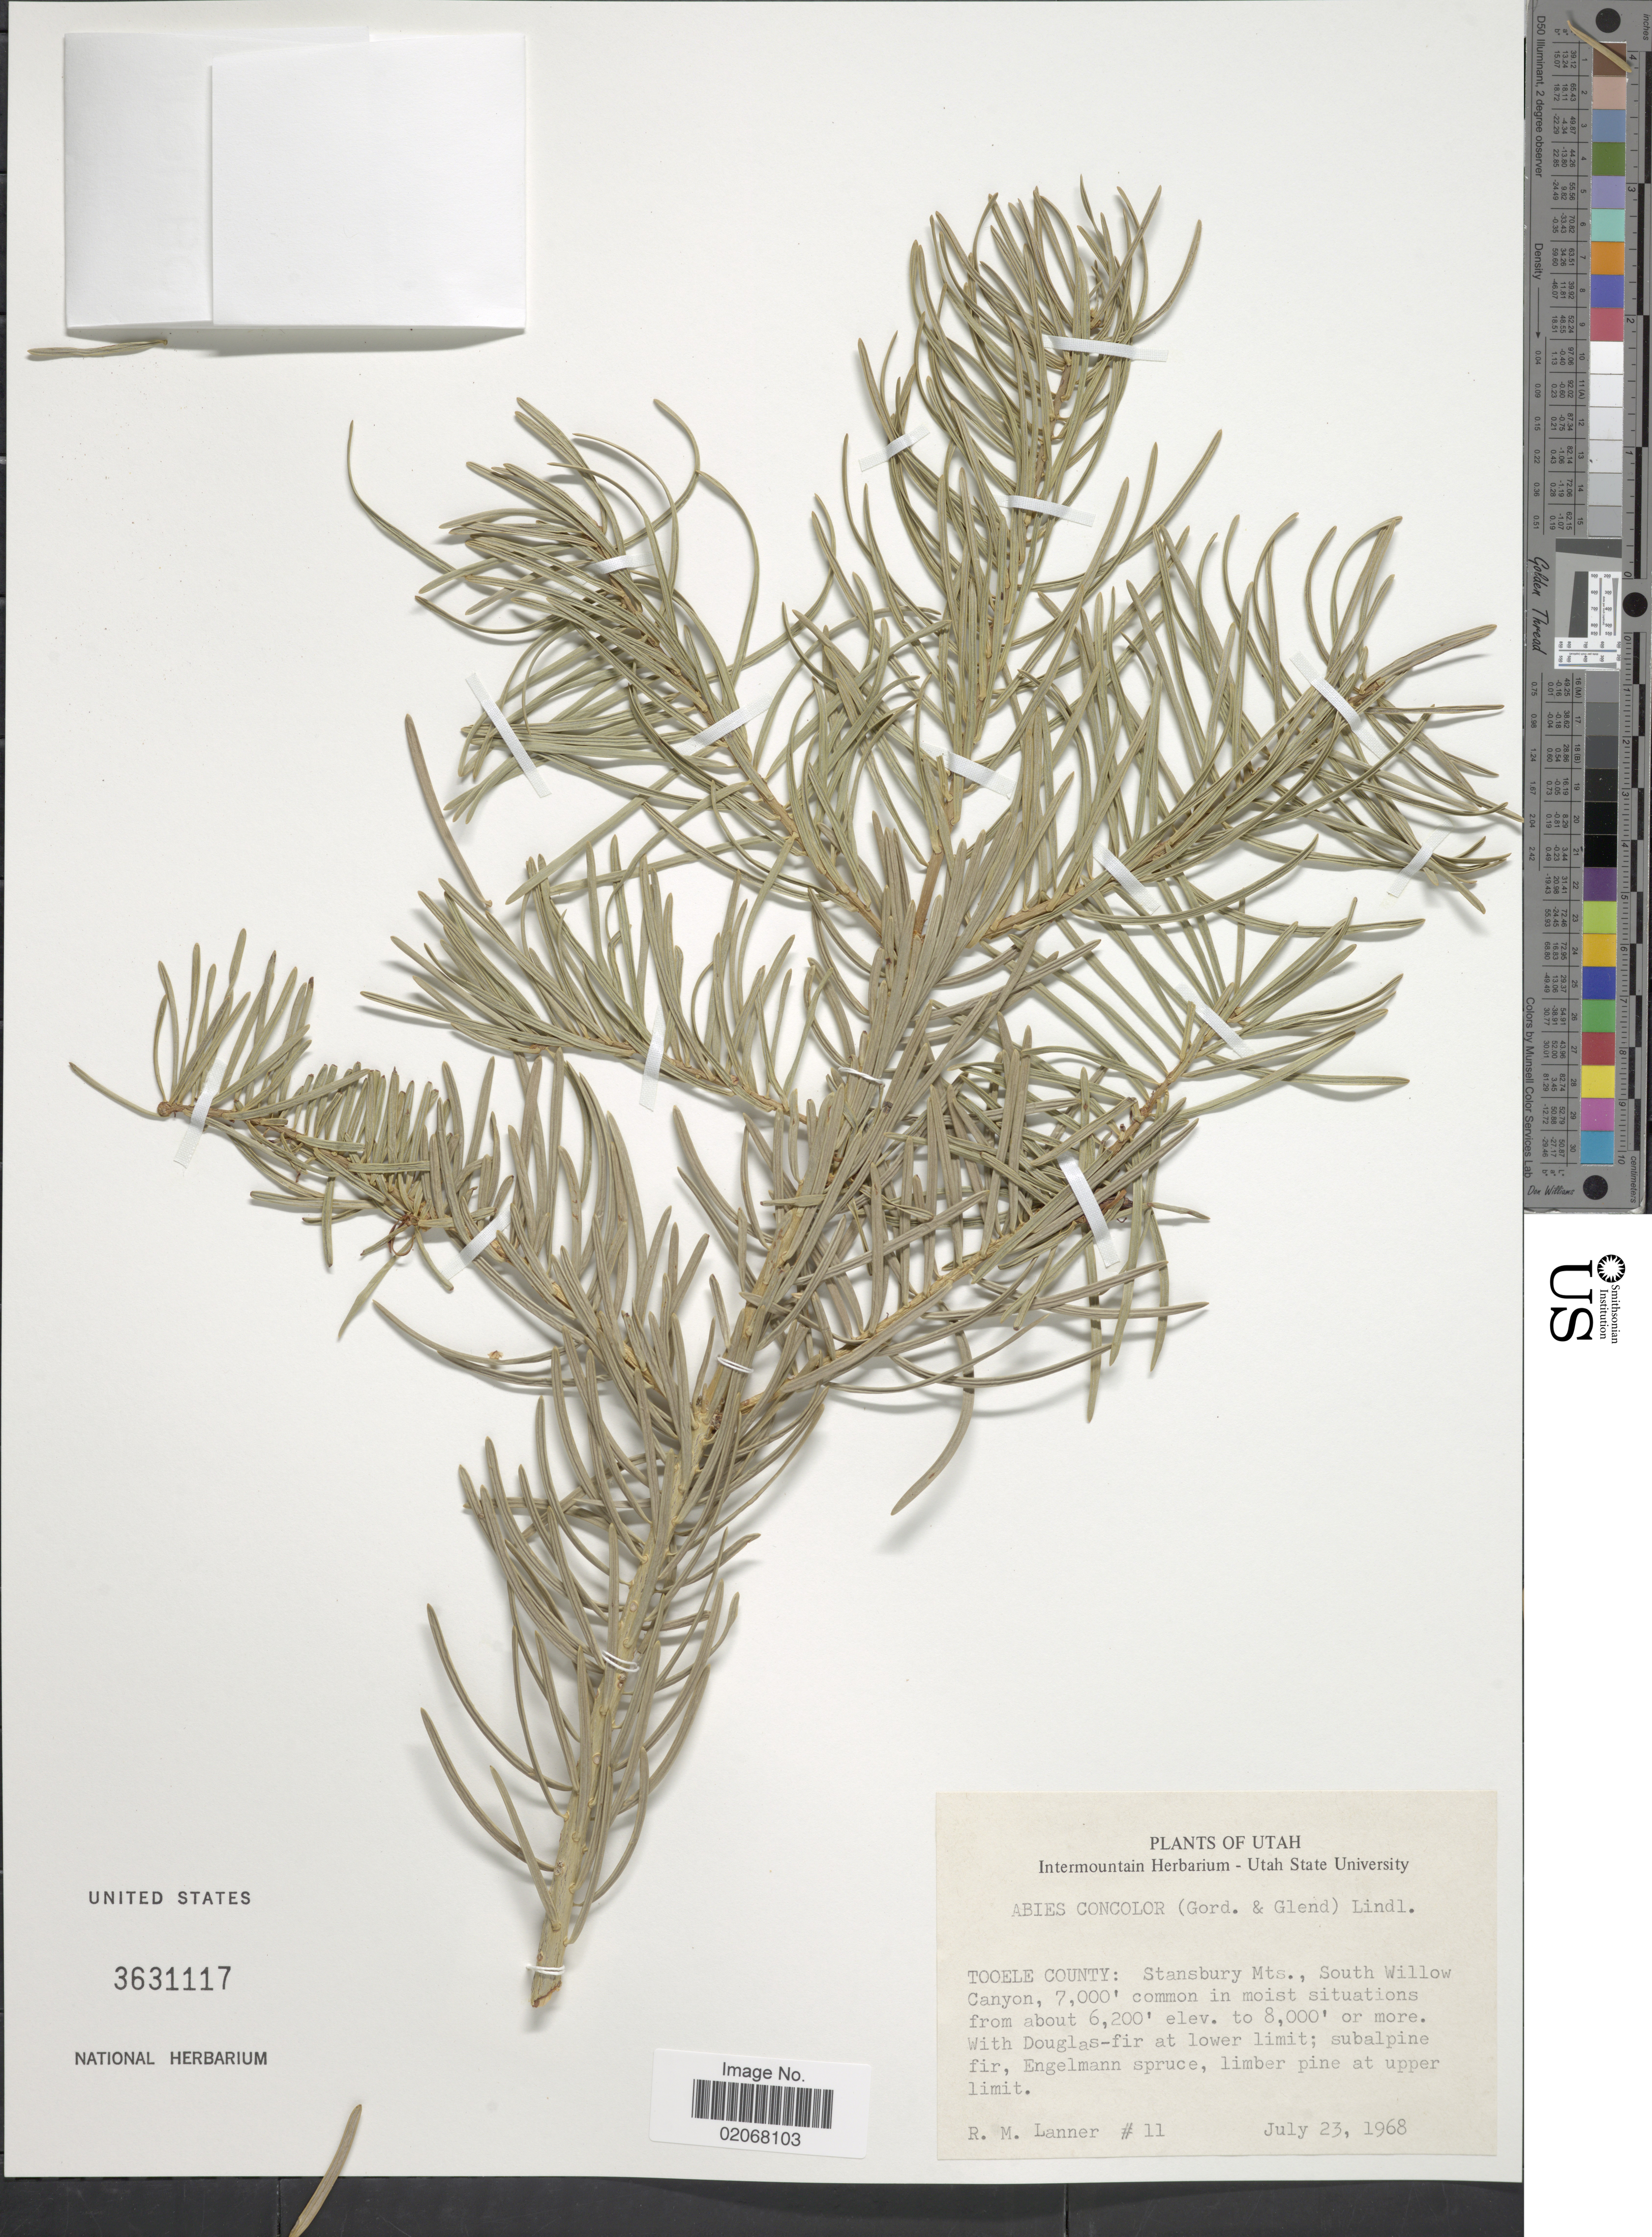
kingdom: Plantae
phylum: Tracheophyta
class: Pinopsida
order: Pinales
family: Pinaceae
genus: Abies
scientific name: Abies concolor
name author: (Gordon & Glend.) Lindl. ex Hildebr.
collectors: R. Lanner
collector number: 11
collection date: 1968-07-23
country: United States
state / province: Utah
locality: Tooele County, Stansburry Mts, South Willow Canyon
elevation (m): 2134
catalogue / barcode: US 3631117